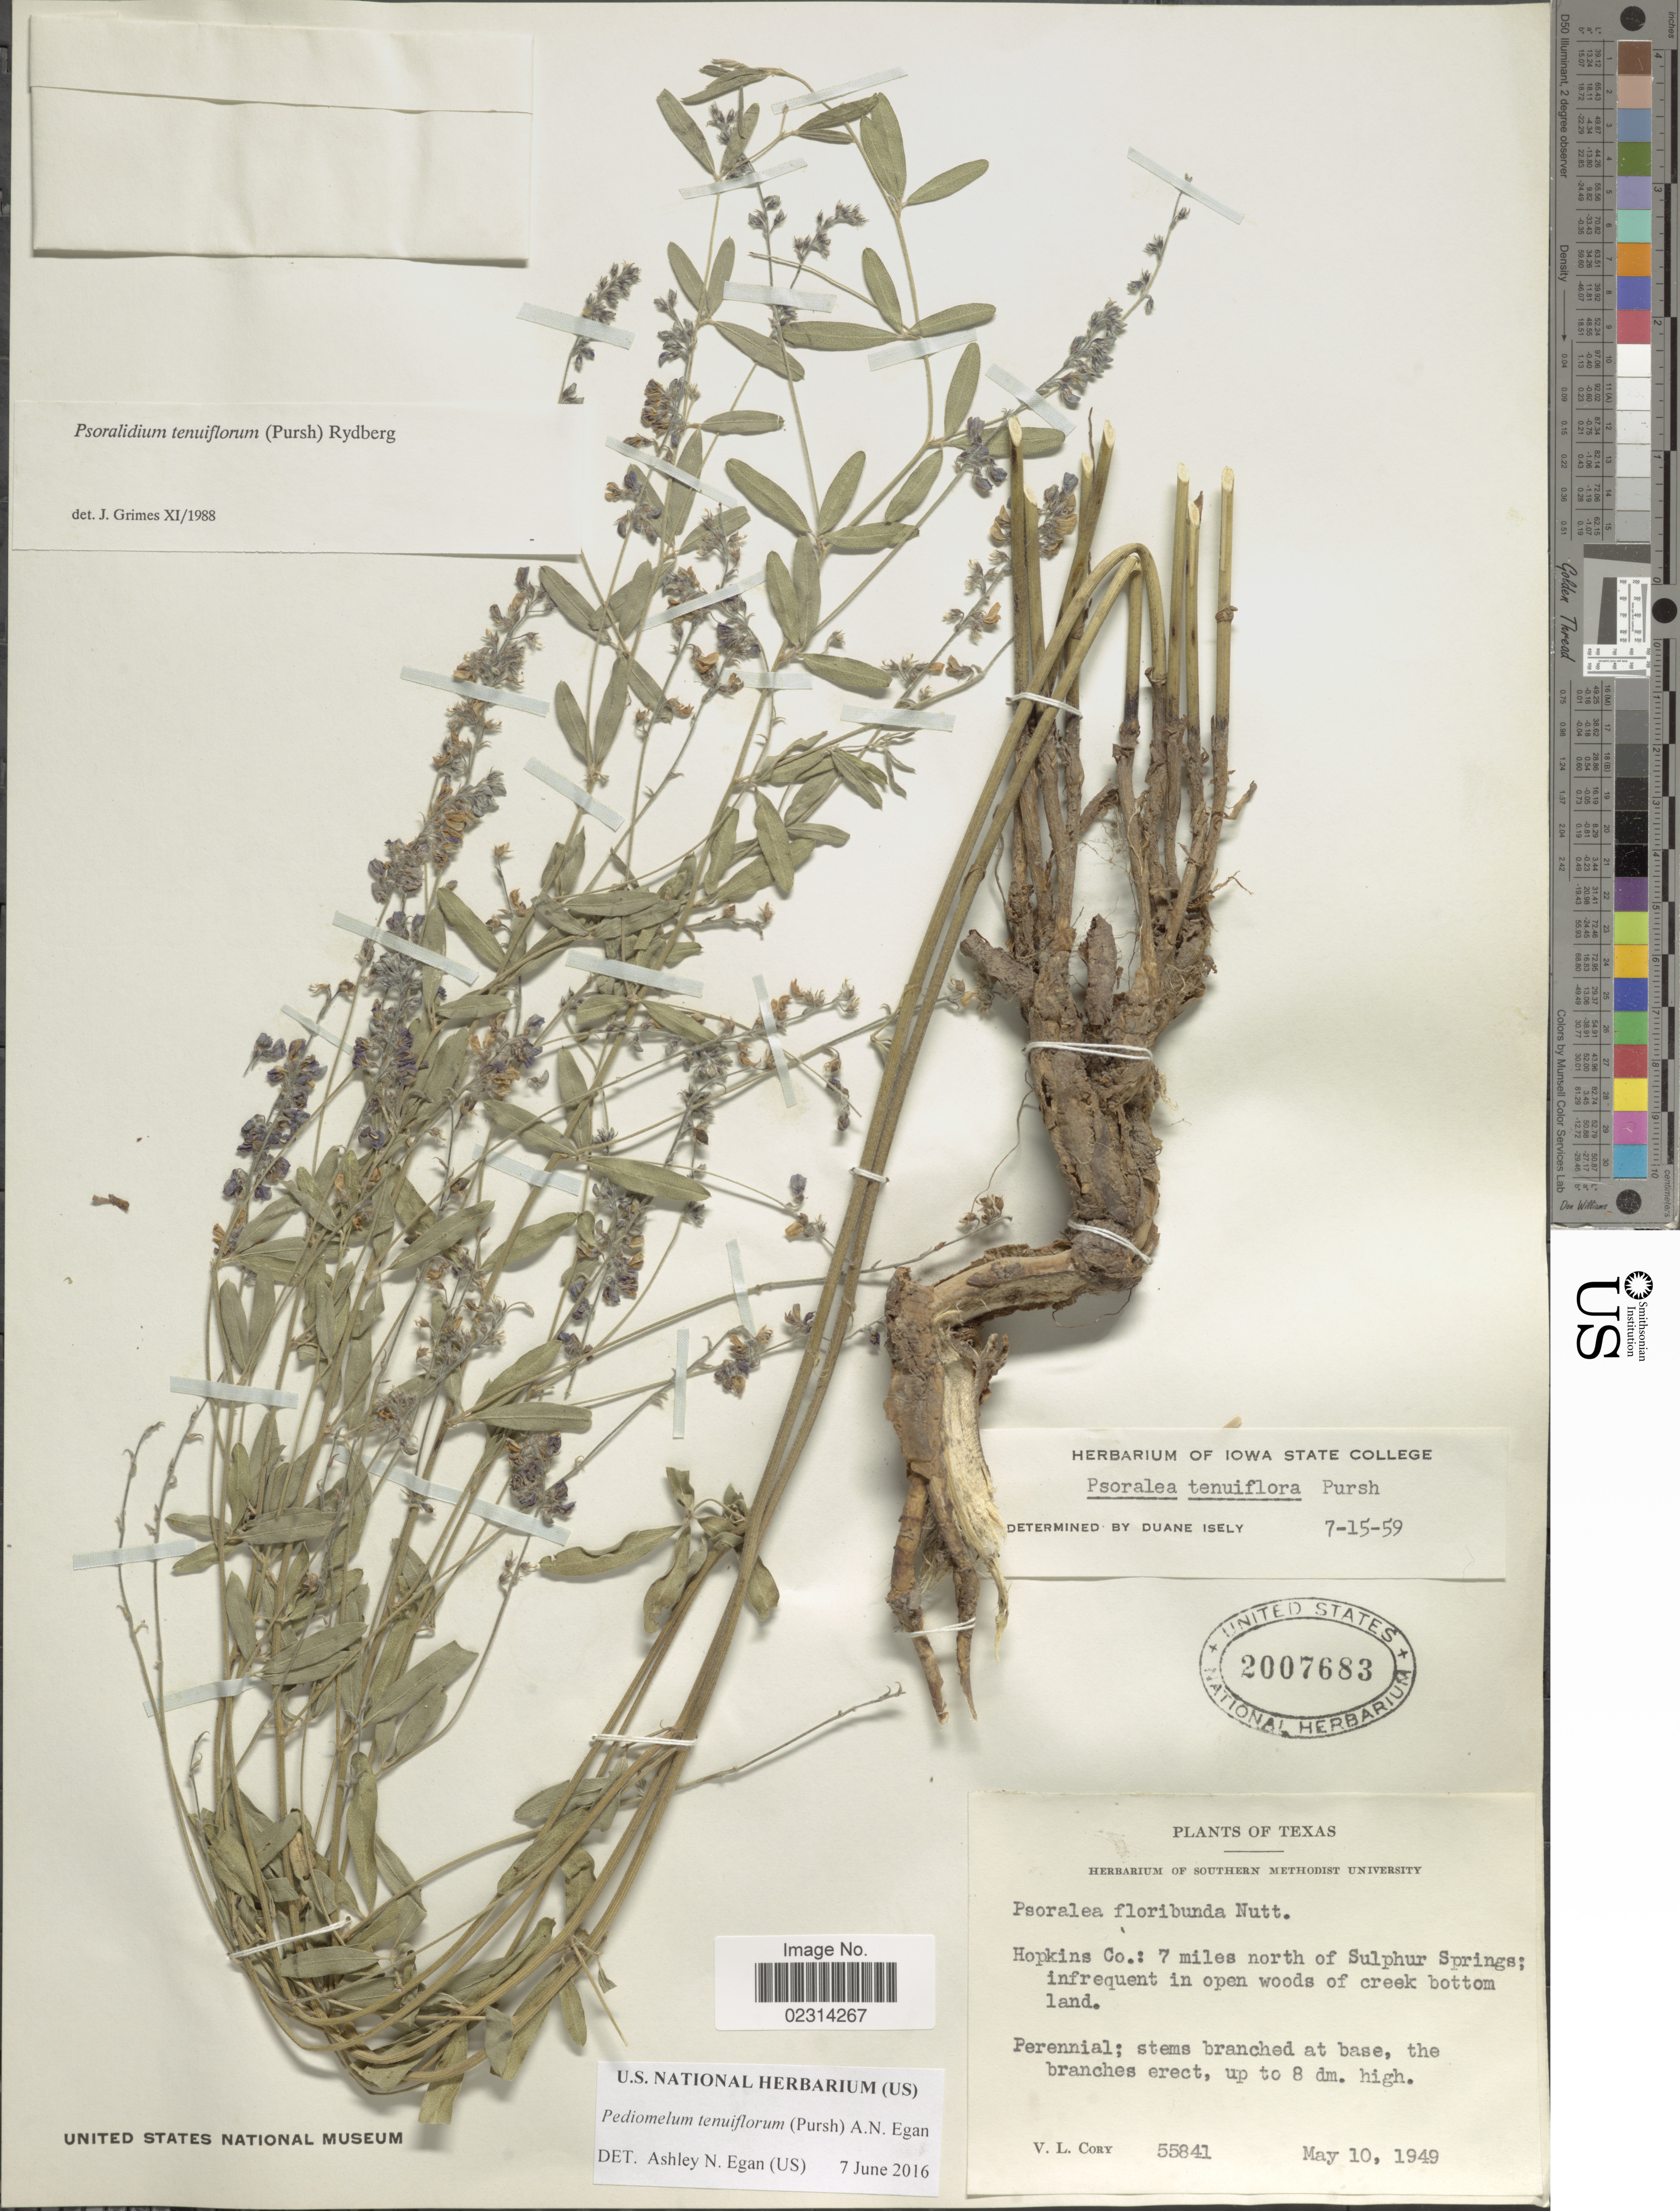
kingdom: Plantae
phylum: Tracheophyta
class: Magnoliopsida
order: Fabales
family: Fabaceae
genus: Psoralidium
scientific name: Psoralidium tenuiflorum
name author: (Pursh) Rydb.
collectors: V. Cory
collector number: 55841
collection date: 1949-05-10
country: United States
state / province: Texas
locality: Hopkins Co.: 7 miles north of Sulphur Springs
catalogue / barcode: US 2007683